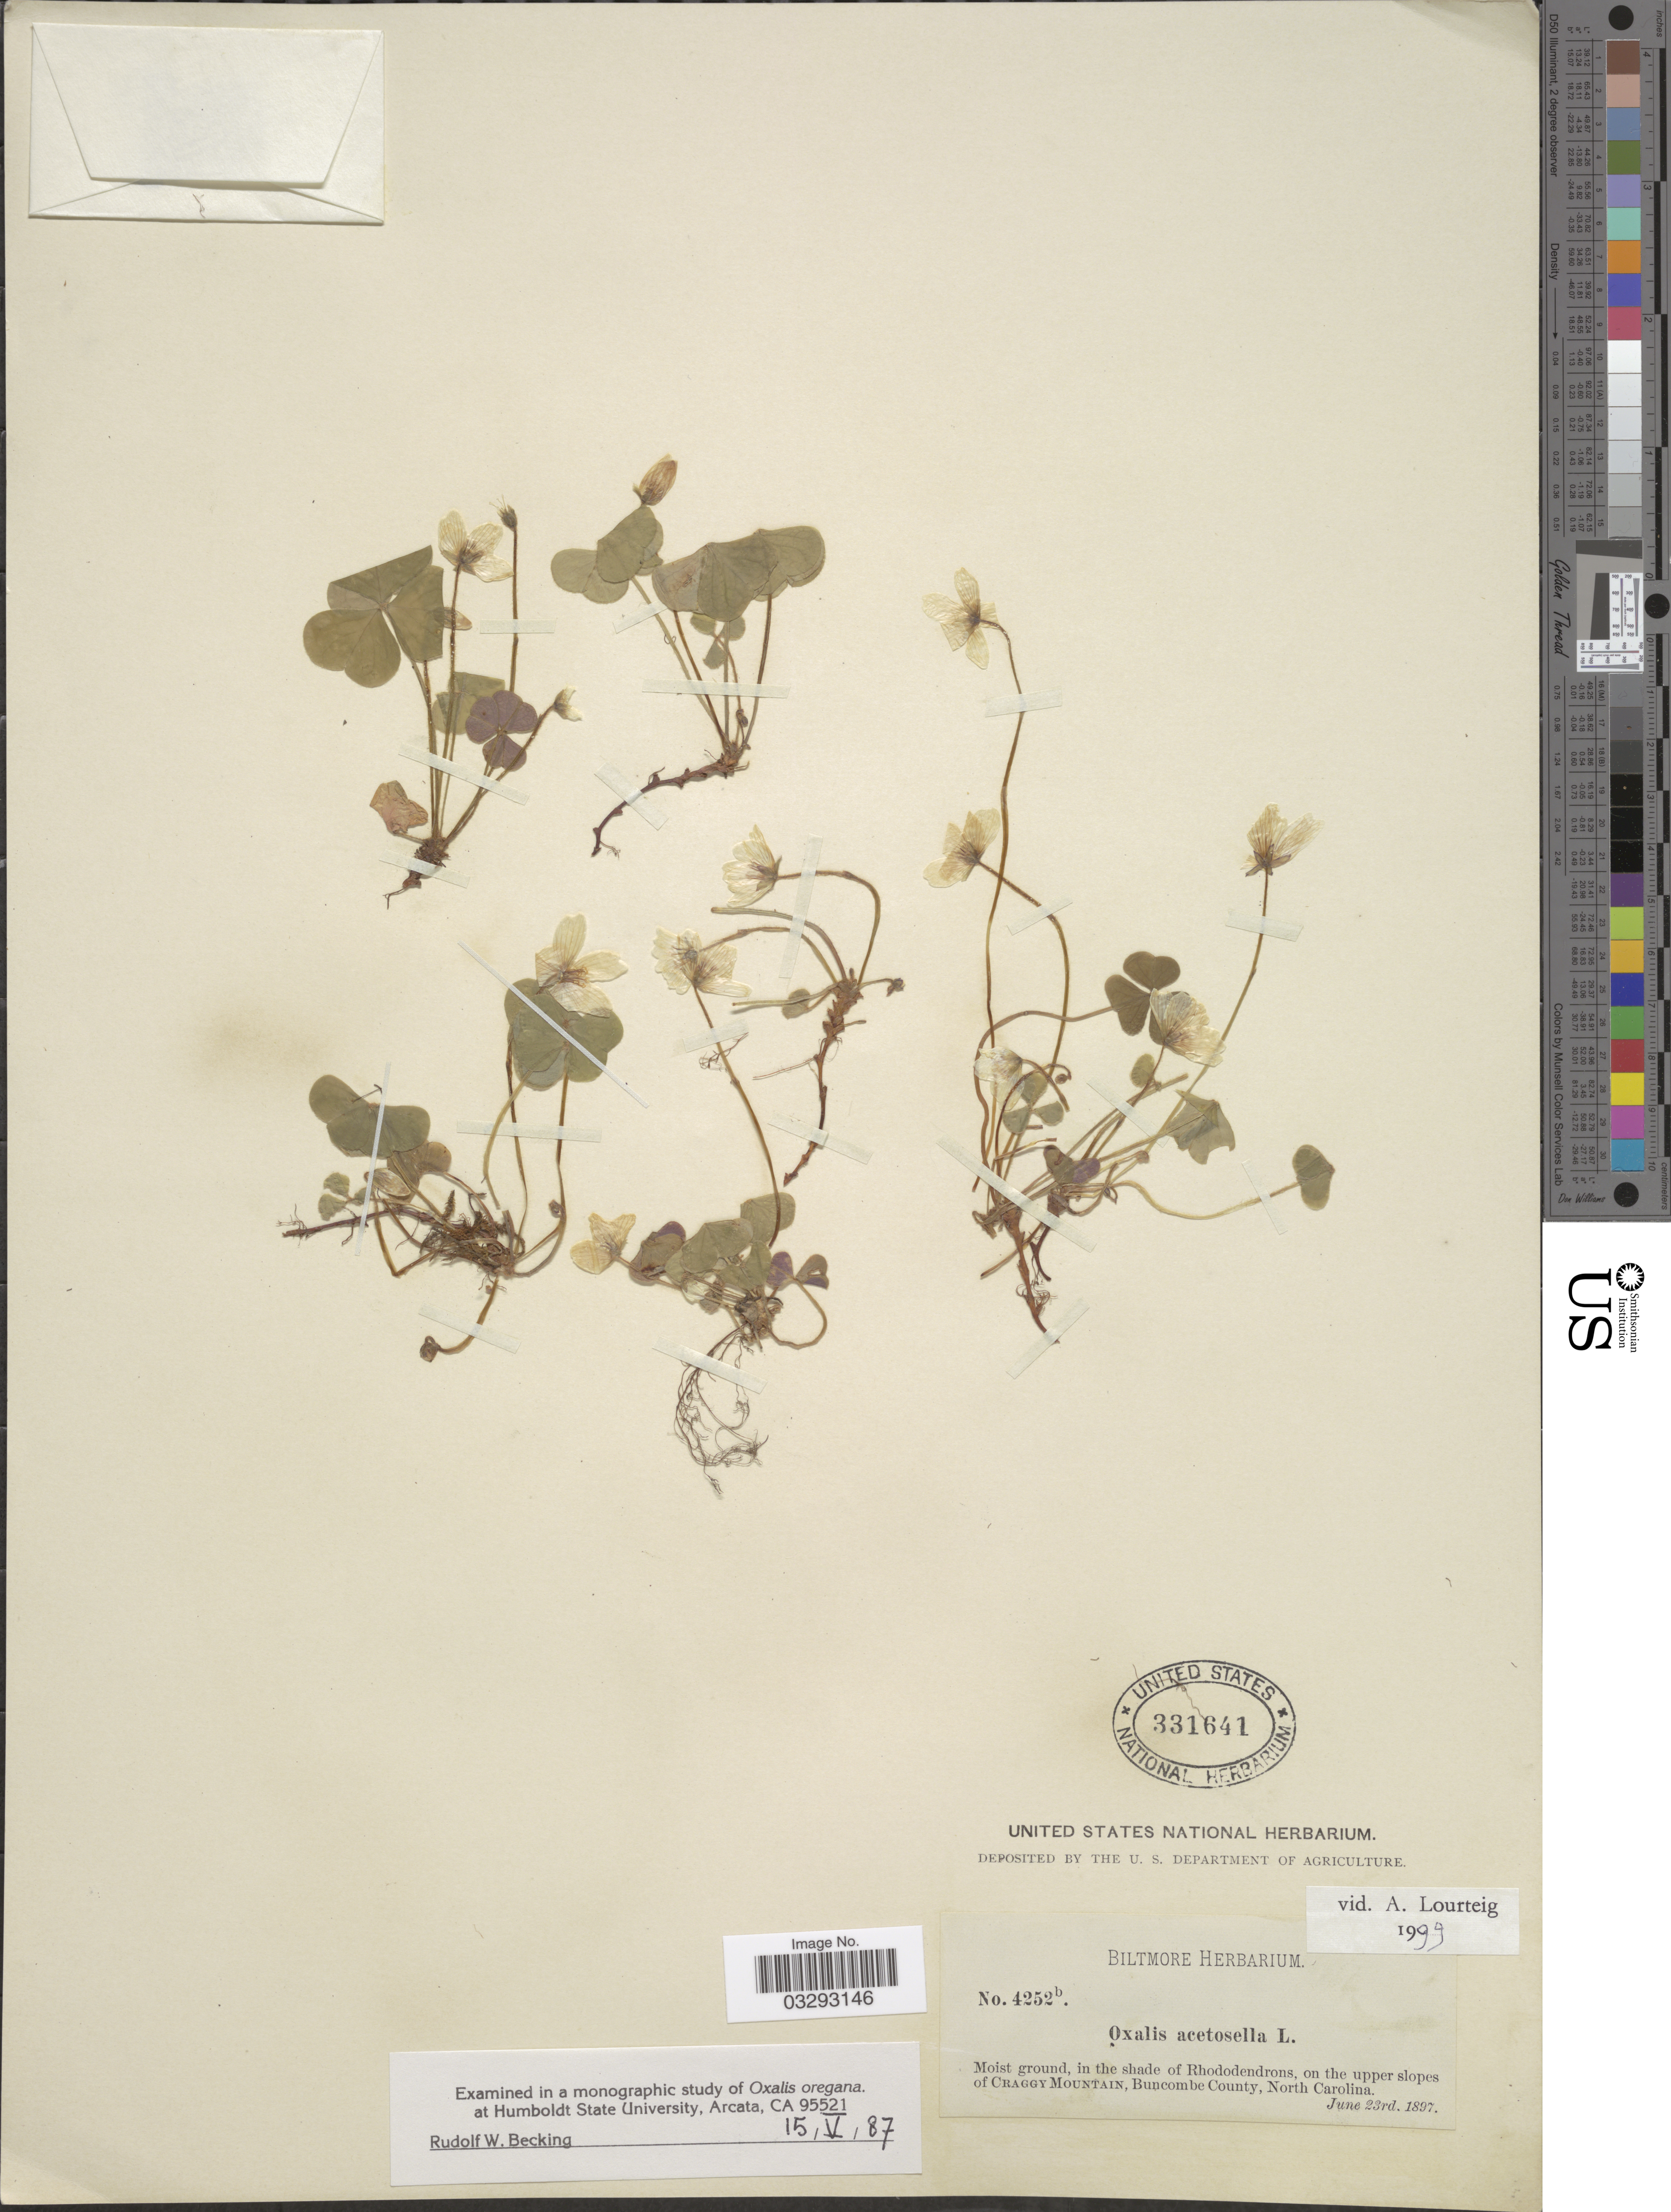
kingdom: Plantae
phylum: Tracheophyta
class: Magnoliopsida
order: Oxalidales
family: Oxalidaceae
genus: Oxalis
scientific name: Oxalis acetosella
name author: L.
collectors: ex herb. Biltmore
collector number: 4252b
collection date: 1897-06-23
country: United States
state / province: North Carolina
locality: On the upper slopes of Craggy Mountain, Buncombe County.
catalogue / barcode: US 331641